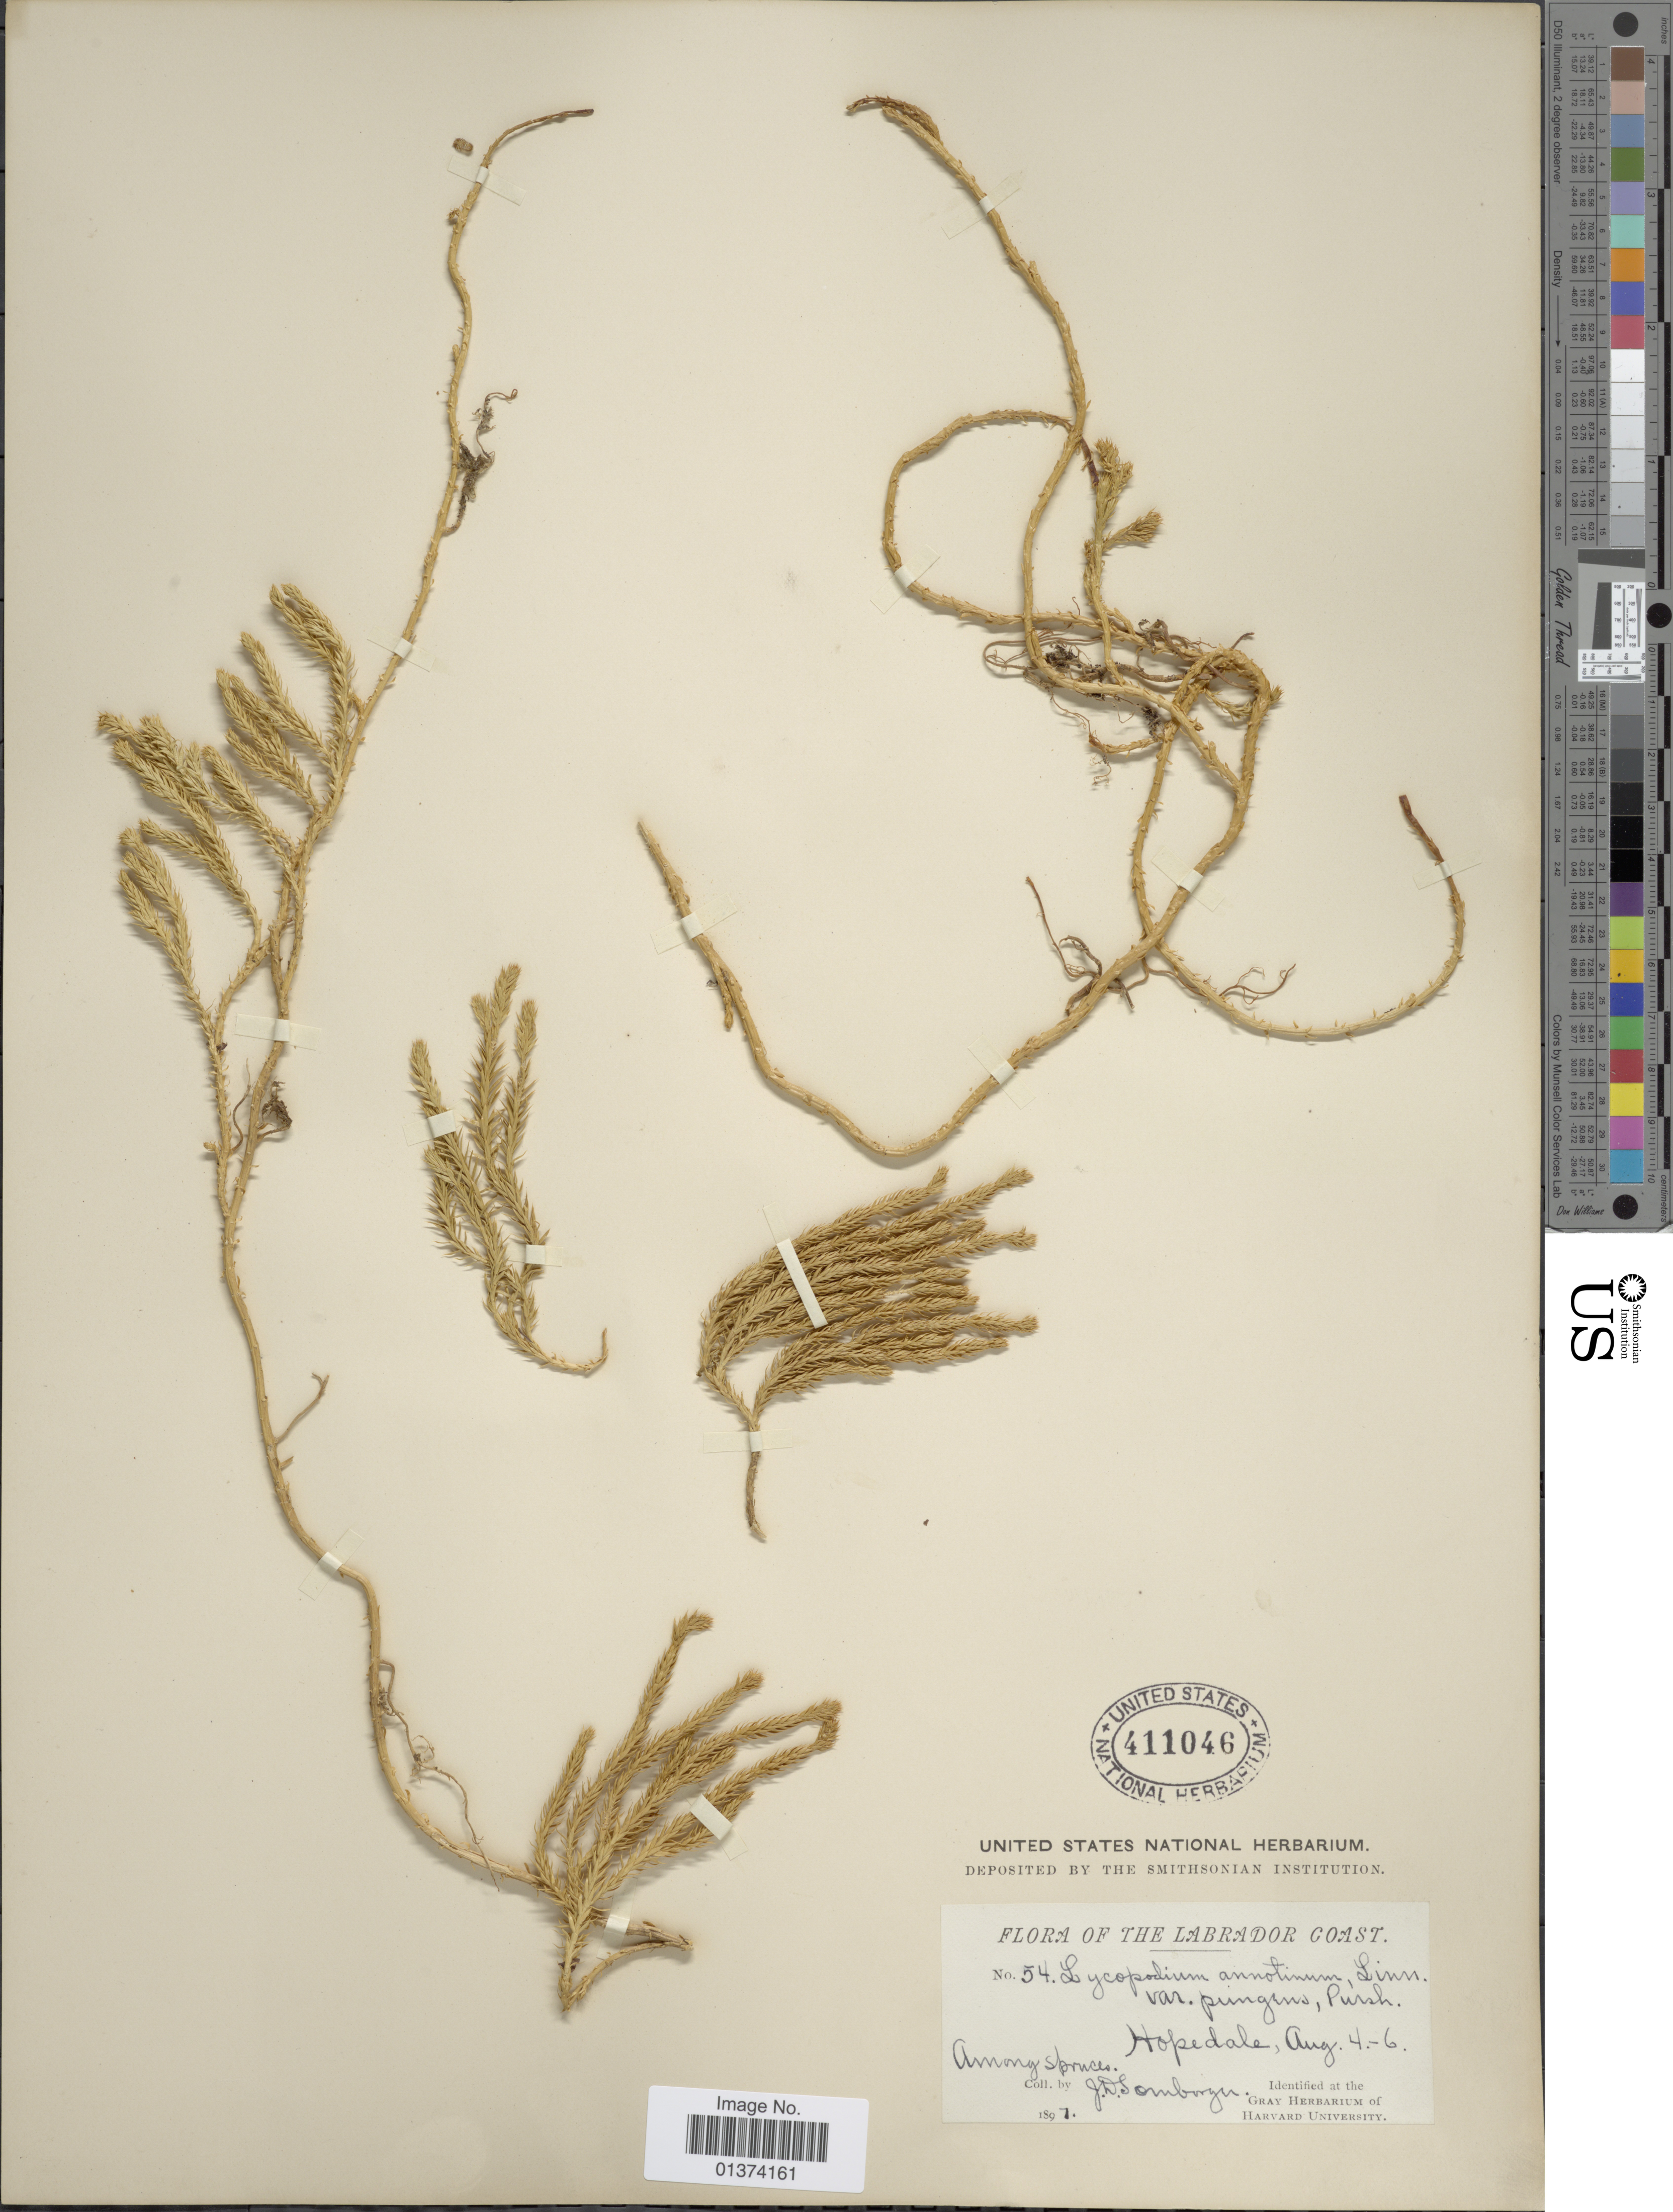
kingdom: Plantae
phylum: Tracheophyta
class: Lycopodiopsida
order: Lycopodiales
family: Lycopodiaceae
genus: Spinulum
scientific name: Spinulum annotinum subsp. annotinum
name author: (L.) A. Haines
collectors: J. Sornborger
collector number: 54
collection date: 1897-08-04/1897-08-06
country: Canada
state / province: Newfoundland and Labrador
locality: Labrador Coast, Hopedale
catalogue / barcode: US 411046